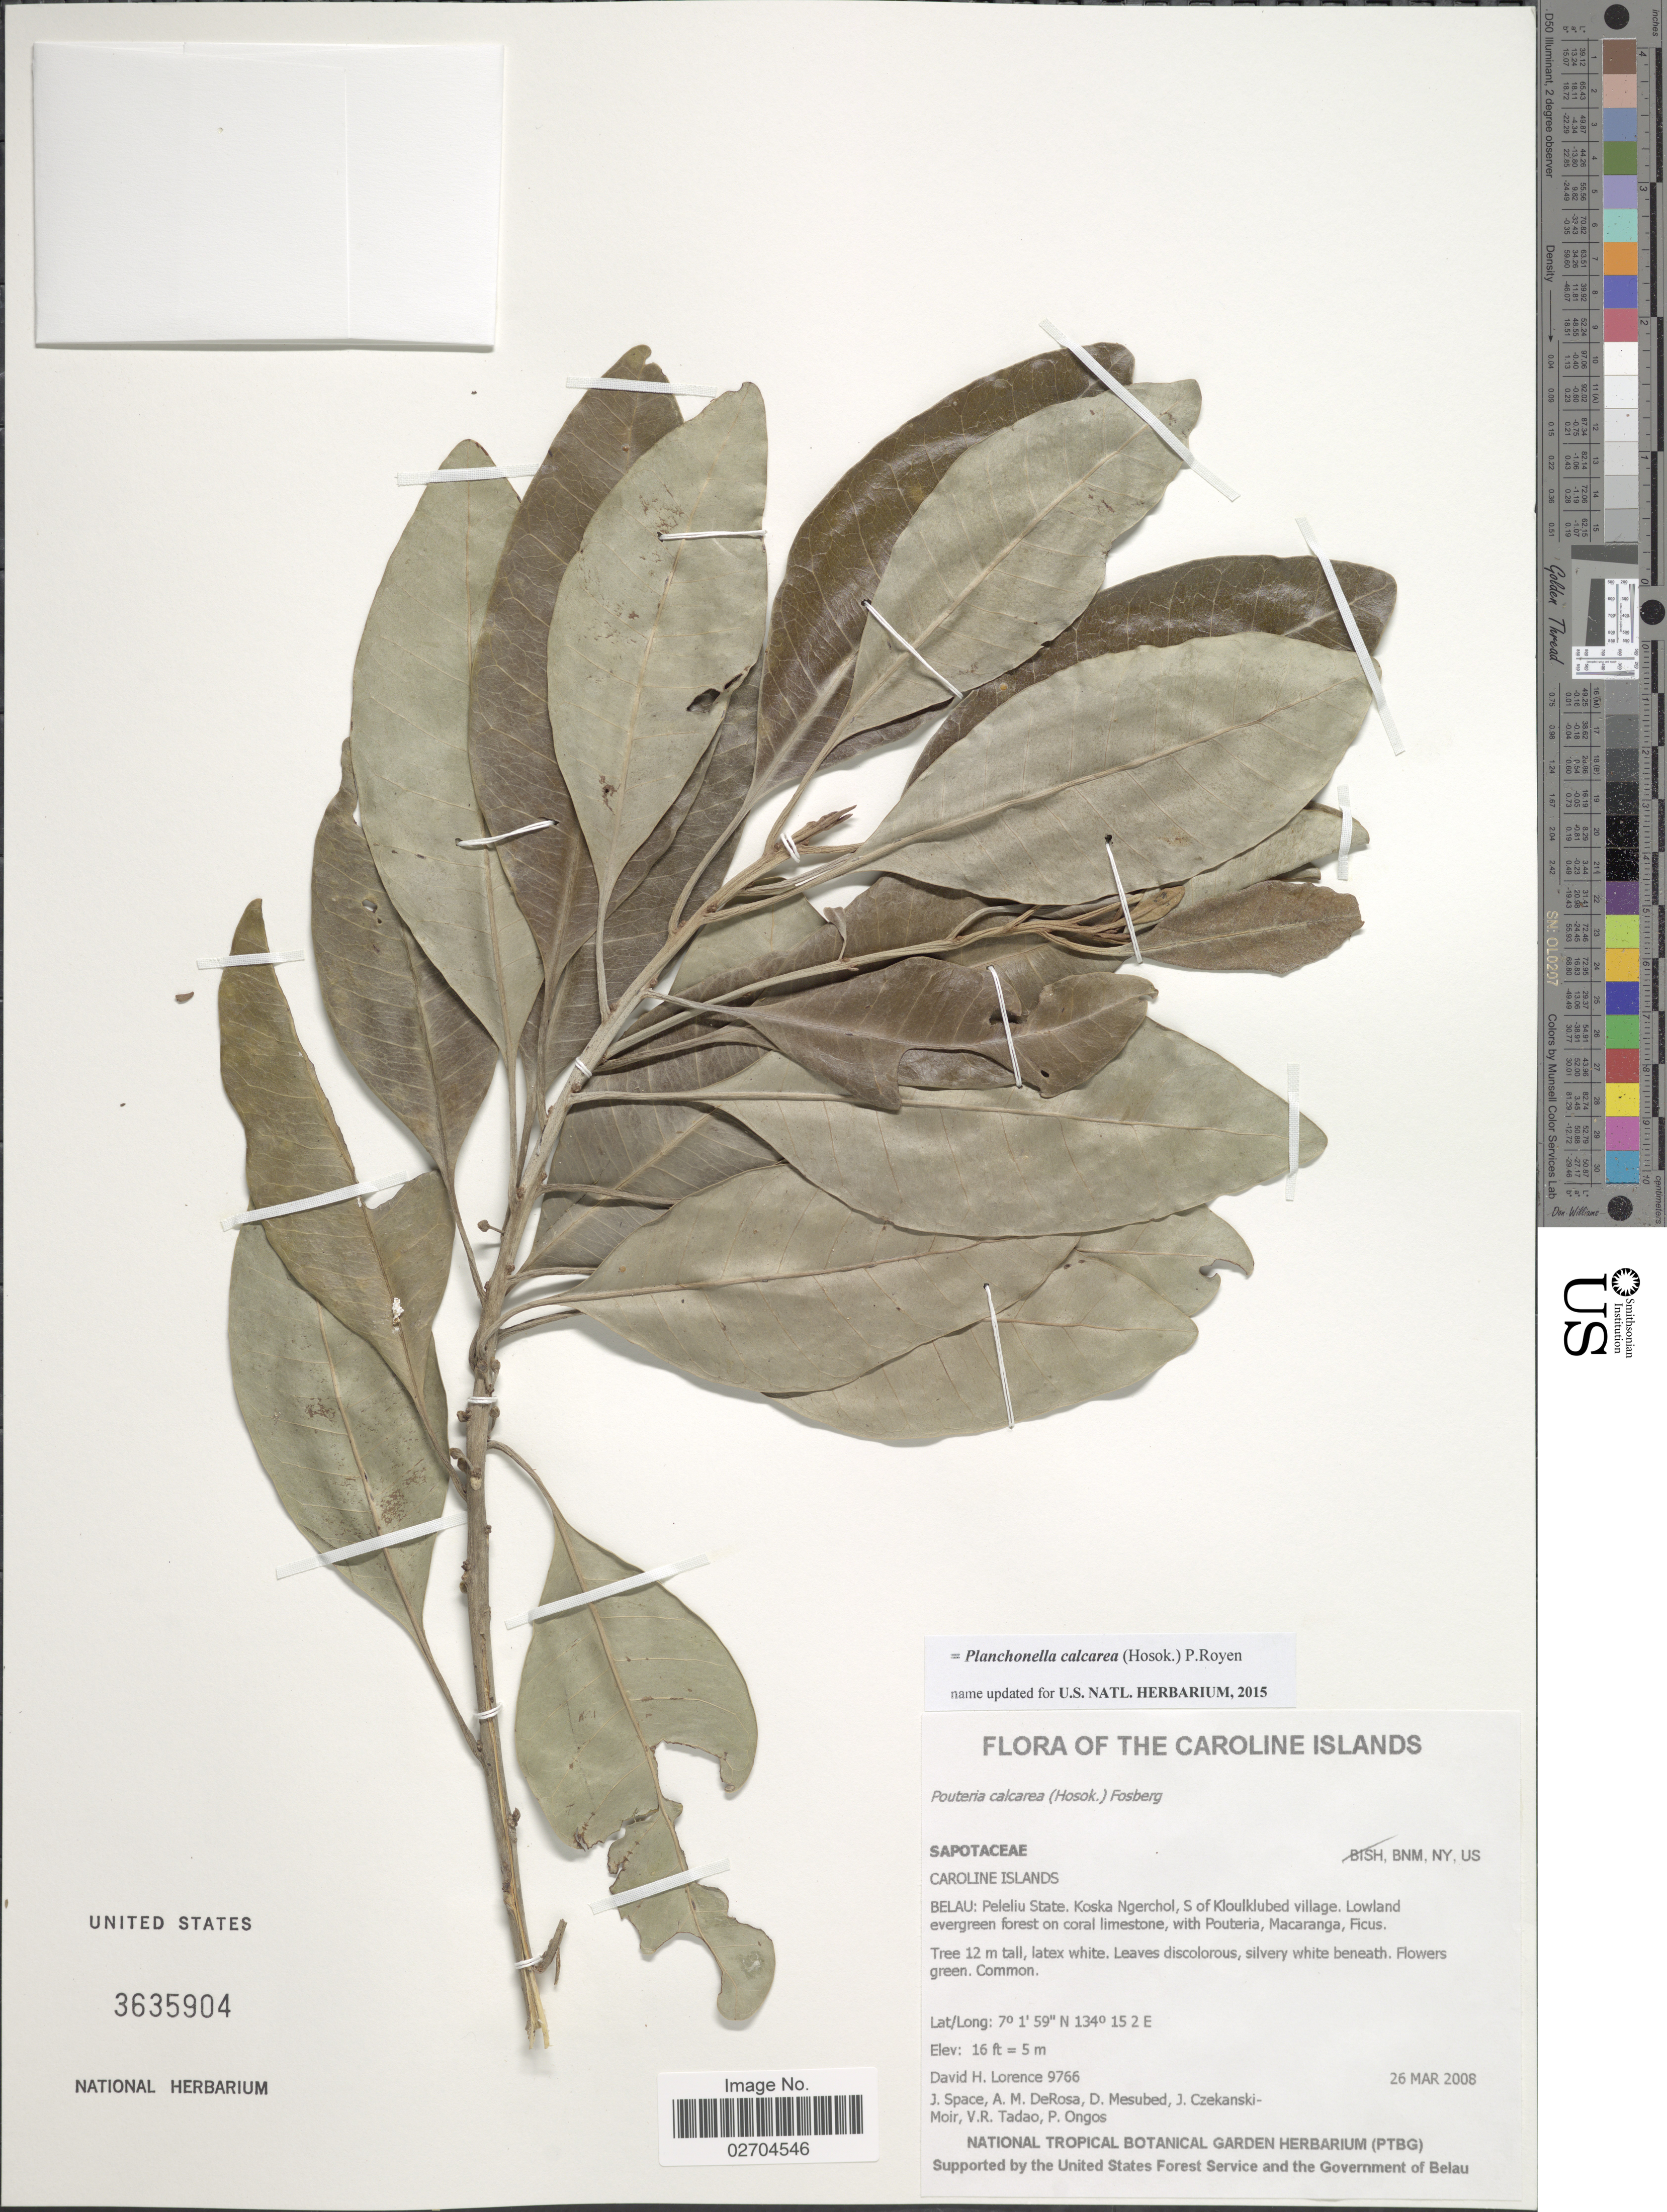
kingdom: Plantae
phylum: Tracheophyta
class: Magnoliopsida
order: Ericales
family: Sapotaceae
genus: Planchonella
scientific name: Planchonella calcarea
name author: (Hosok.) P. Royen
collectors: D. Lorence, J. Space, A. DeRosa, D. Mesubed & et al.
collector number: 9766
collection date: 2008-03-26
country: Palau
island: Beliliou [Peleliu]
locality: Belau: Peleliu, Koska Ngerchol, S of Kloulklubed village, Lowland evergreen.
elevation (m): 5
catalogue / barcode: US 3635904